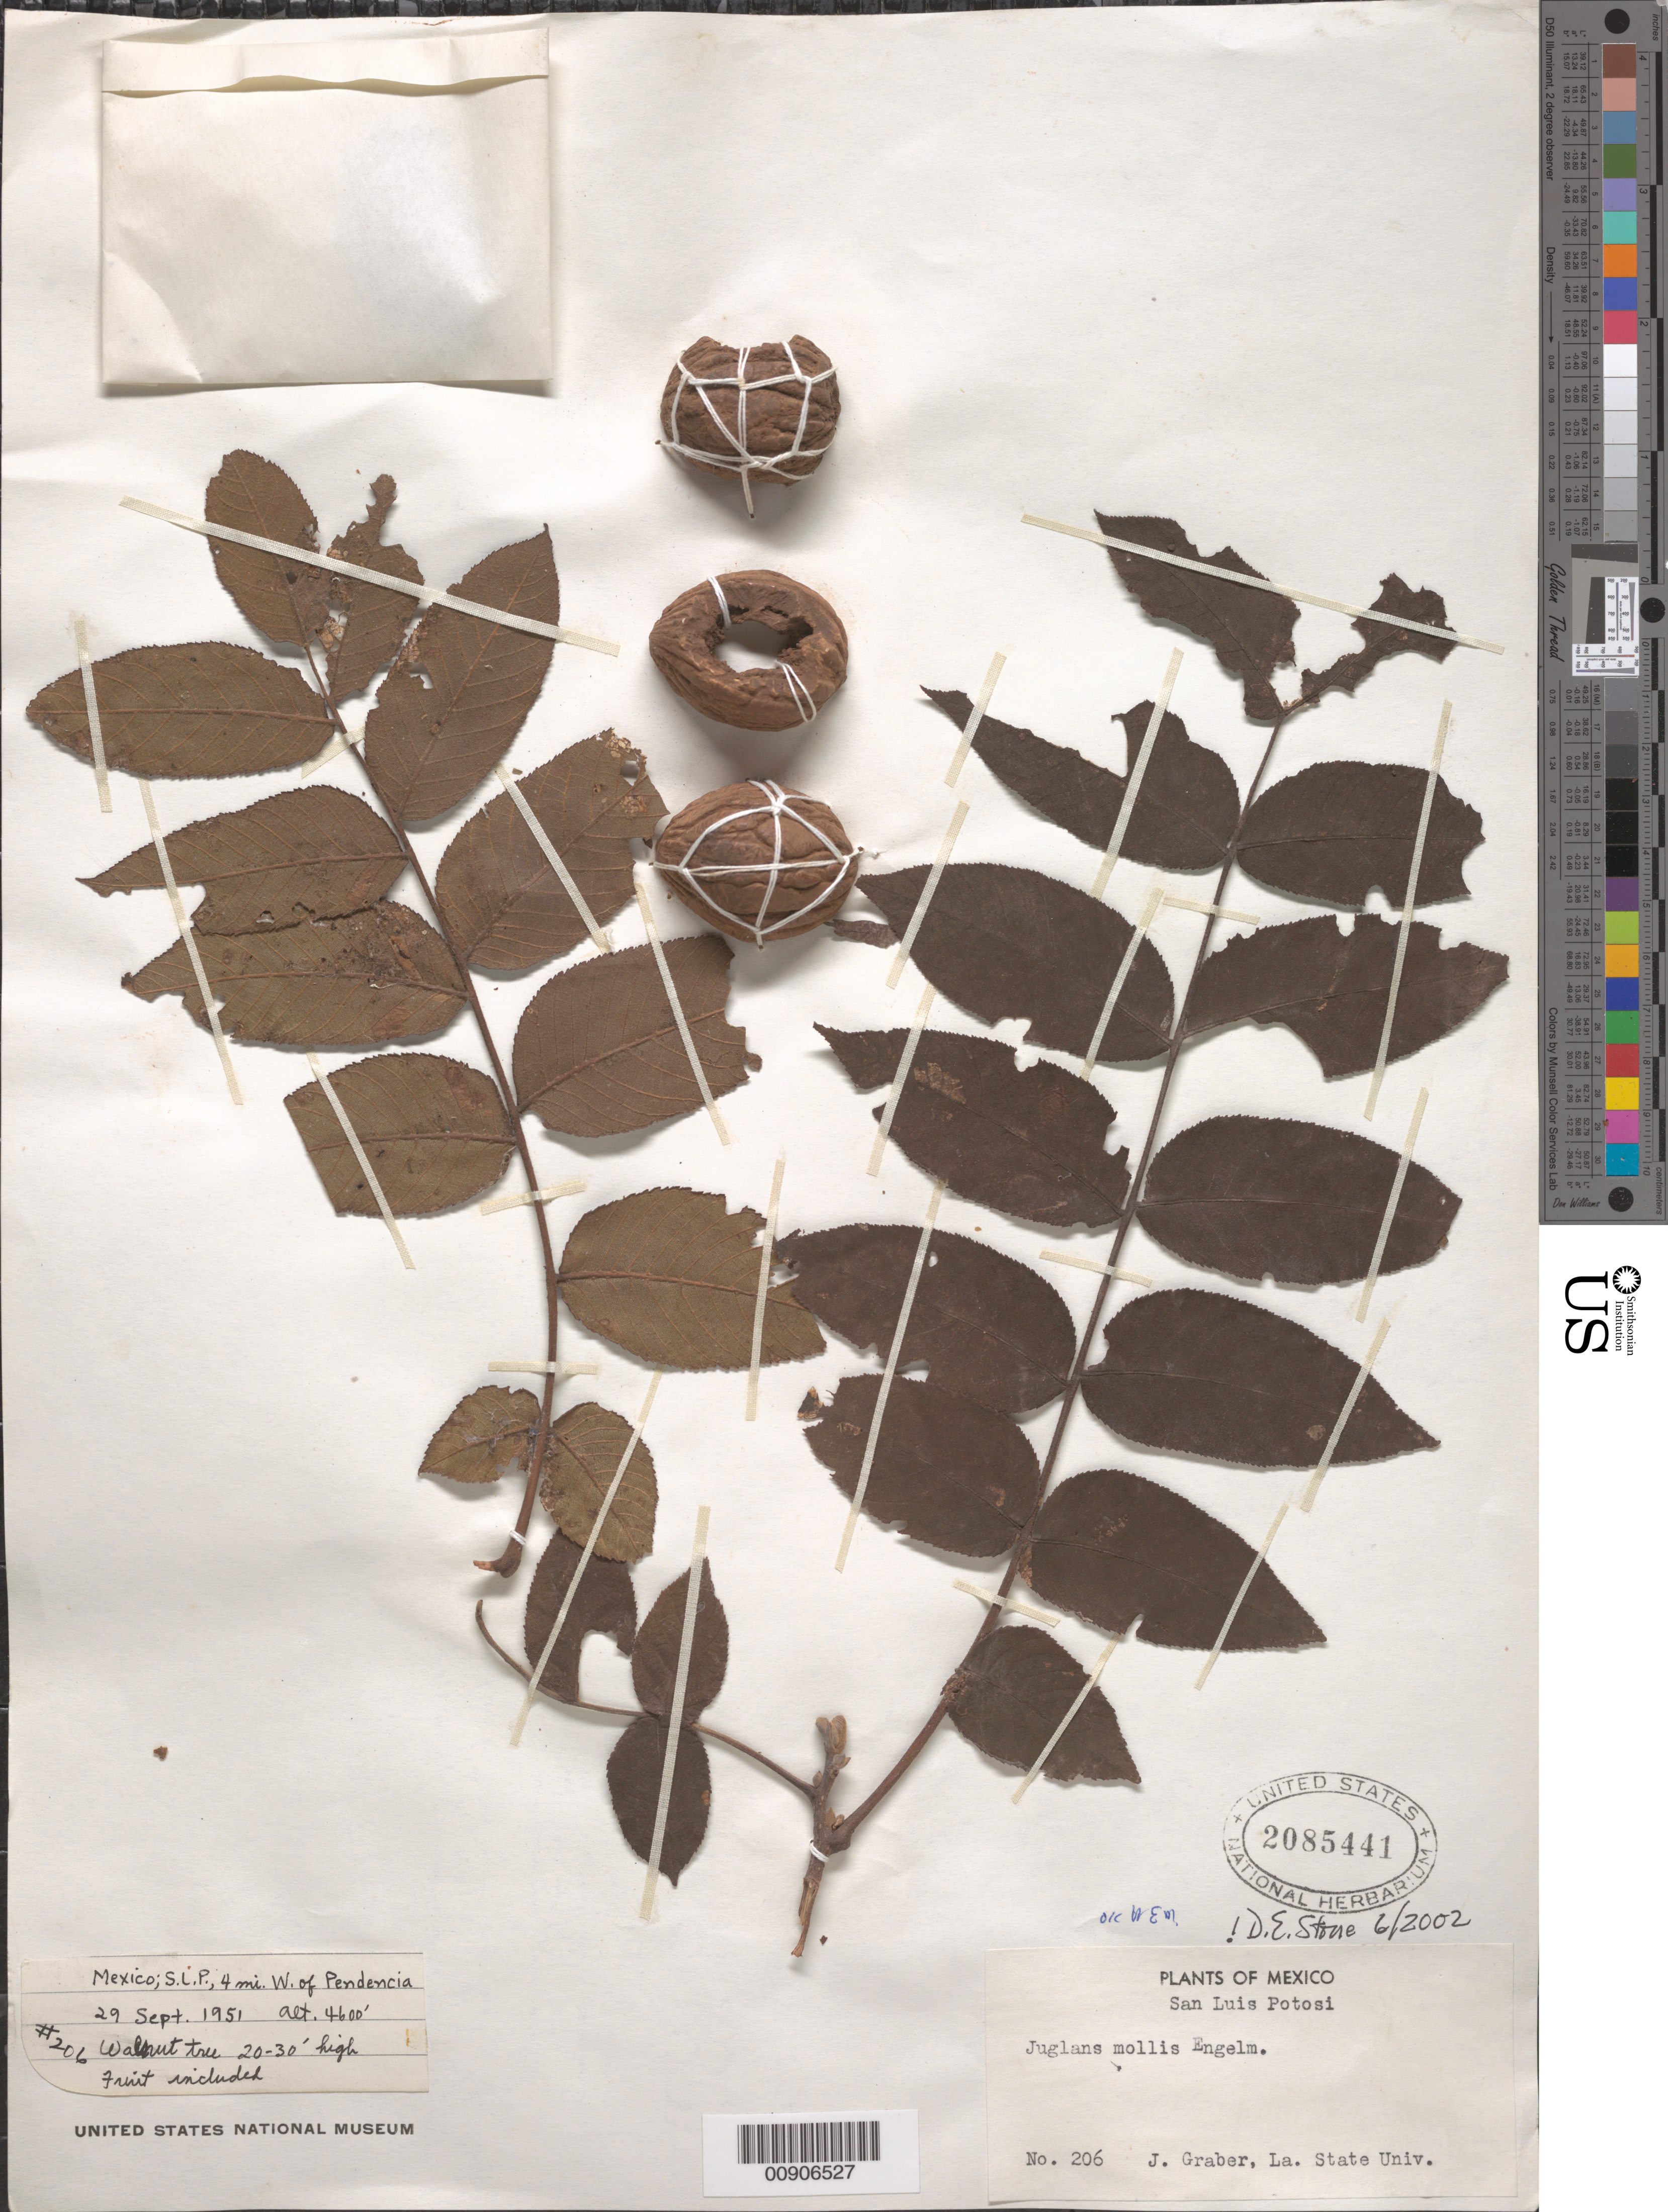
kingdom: Plantae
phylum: Tracheophyta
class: Magnoliopsida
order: Fagales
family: Juglandaceae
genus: Juglans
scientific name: Juglans mollis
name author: Engelm. ex Hemsl.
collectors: J. Graber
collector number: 206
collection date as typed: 29 Sep 1951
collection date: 1951-09-29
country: Mexico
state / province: San Luis Potosí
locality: San Luis Potosí: 4 mi. W of Pendencia.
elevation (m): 1402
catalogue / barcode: US 2085441